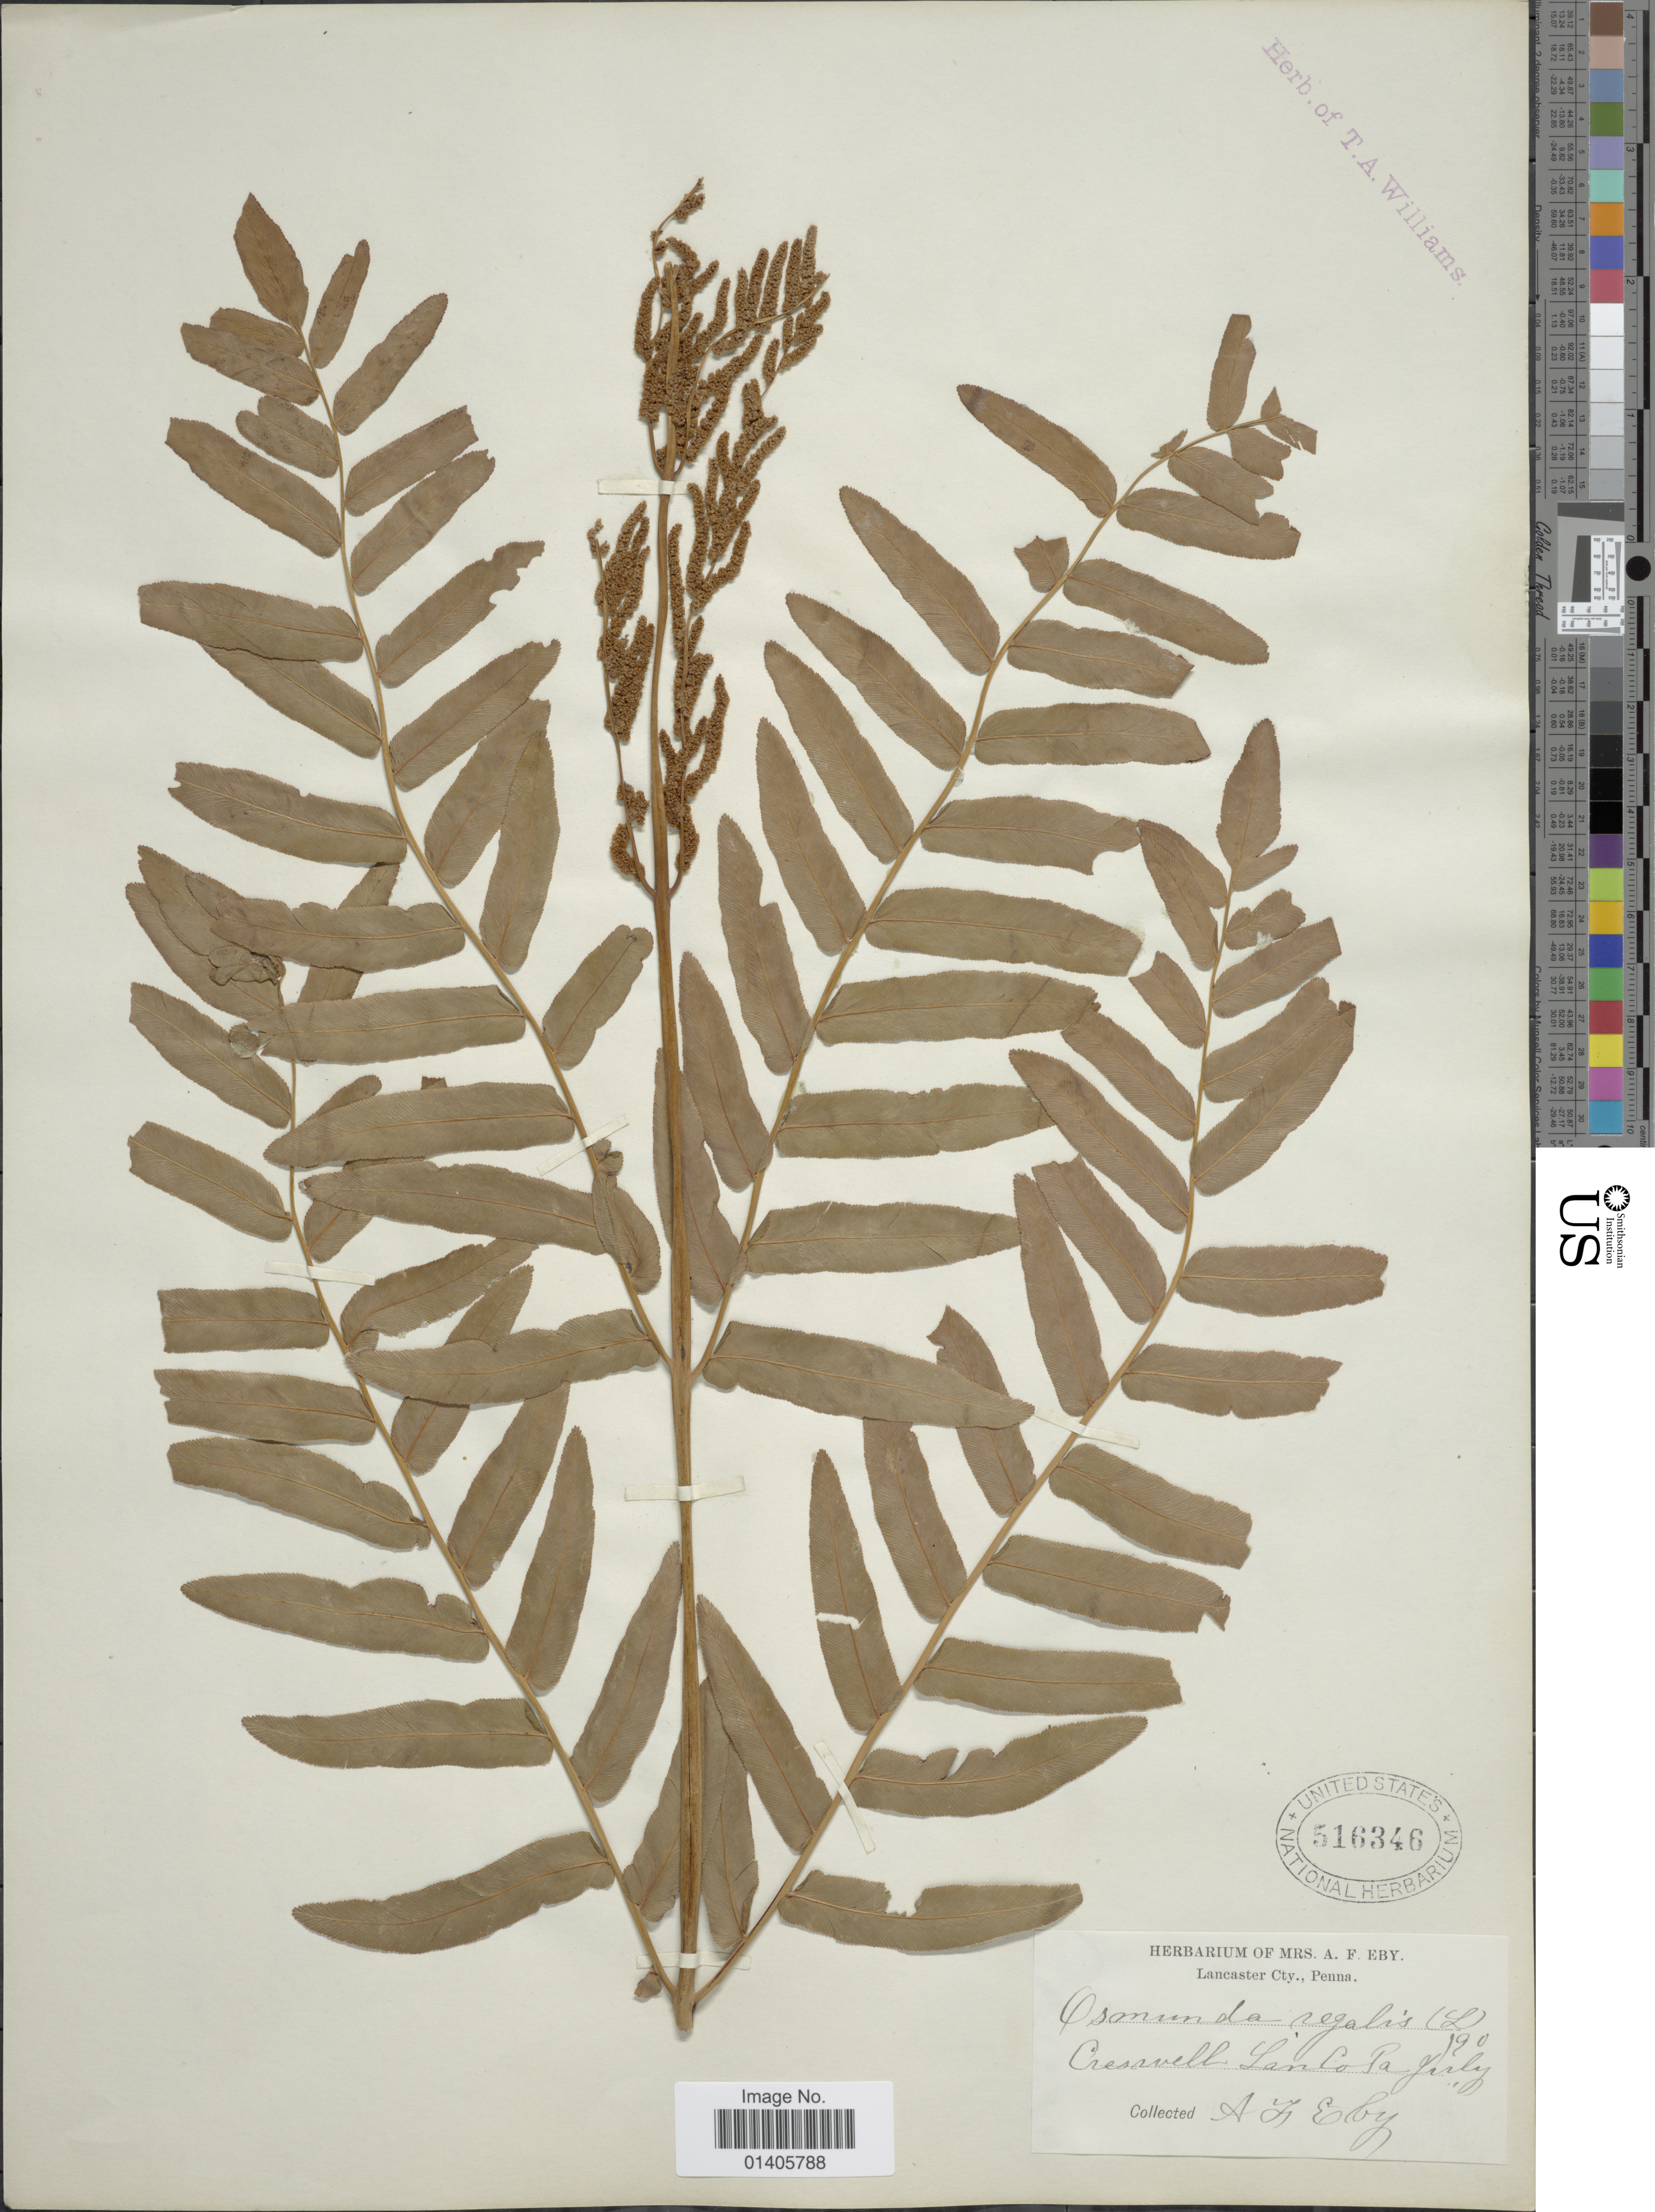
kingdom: Plantae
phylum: Tracheophyta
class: Polypodiopsida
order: Osmundales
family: Osmundaceae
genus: Osmunda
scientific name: Osmunda regalis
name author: L.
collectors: Mrs. A. F. Eby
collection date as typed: Transcribed d/m/y: /7/90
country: United States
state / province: Pennsylvania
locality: Cresswell Lancaster Co.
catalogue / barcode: US 516346